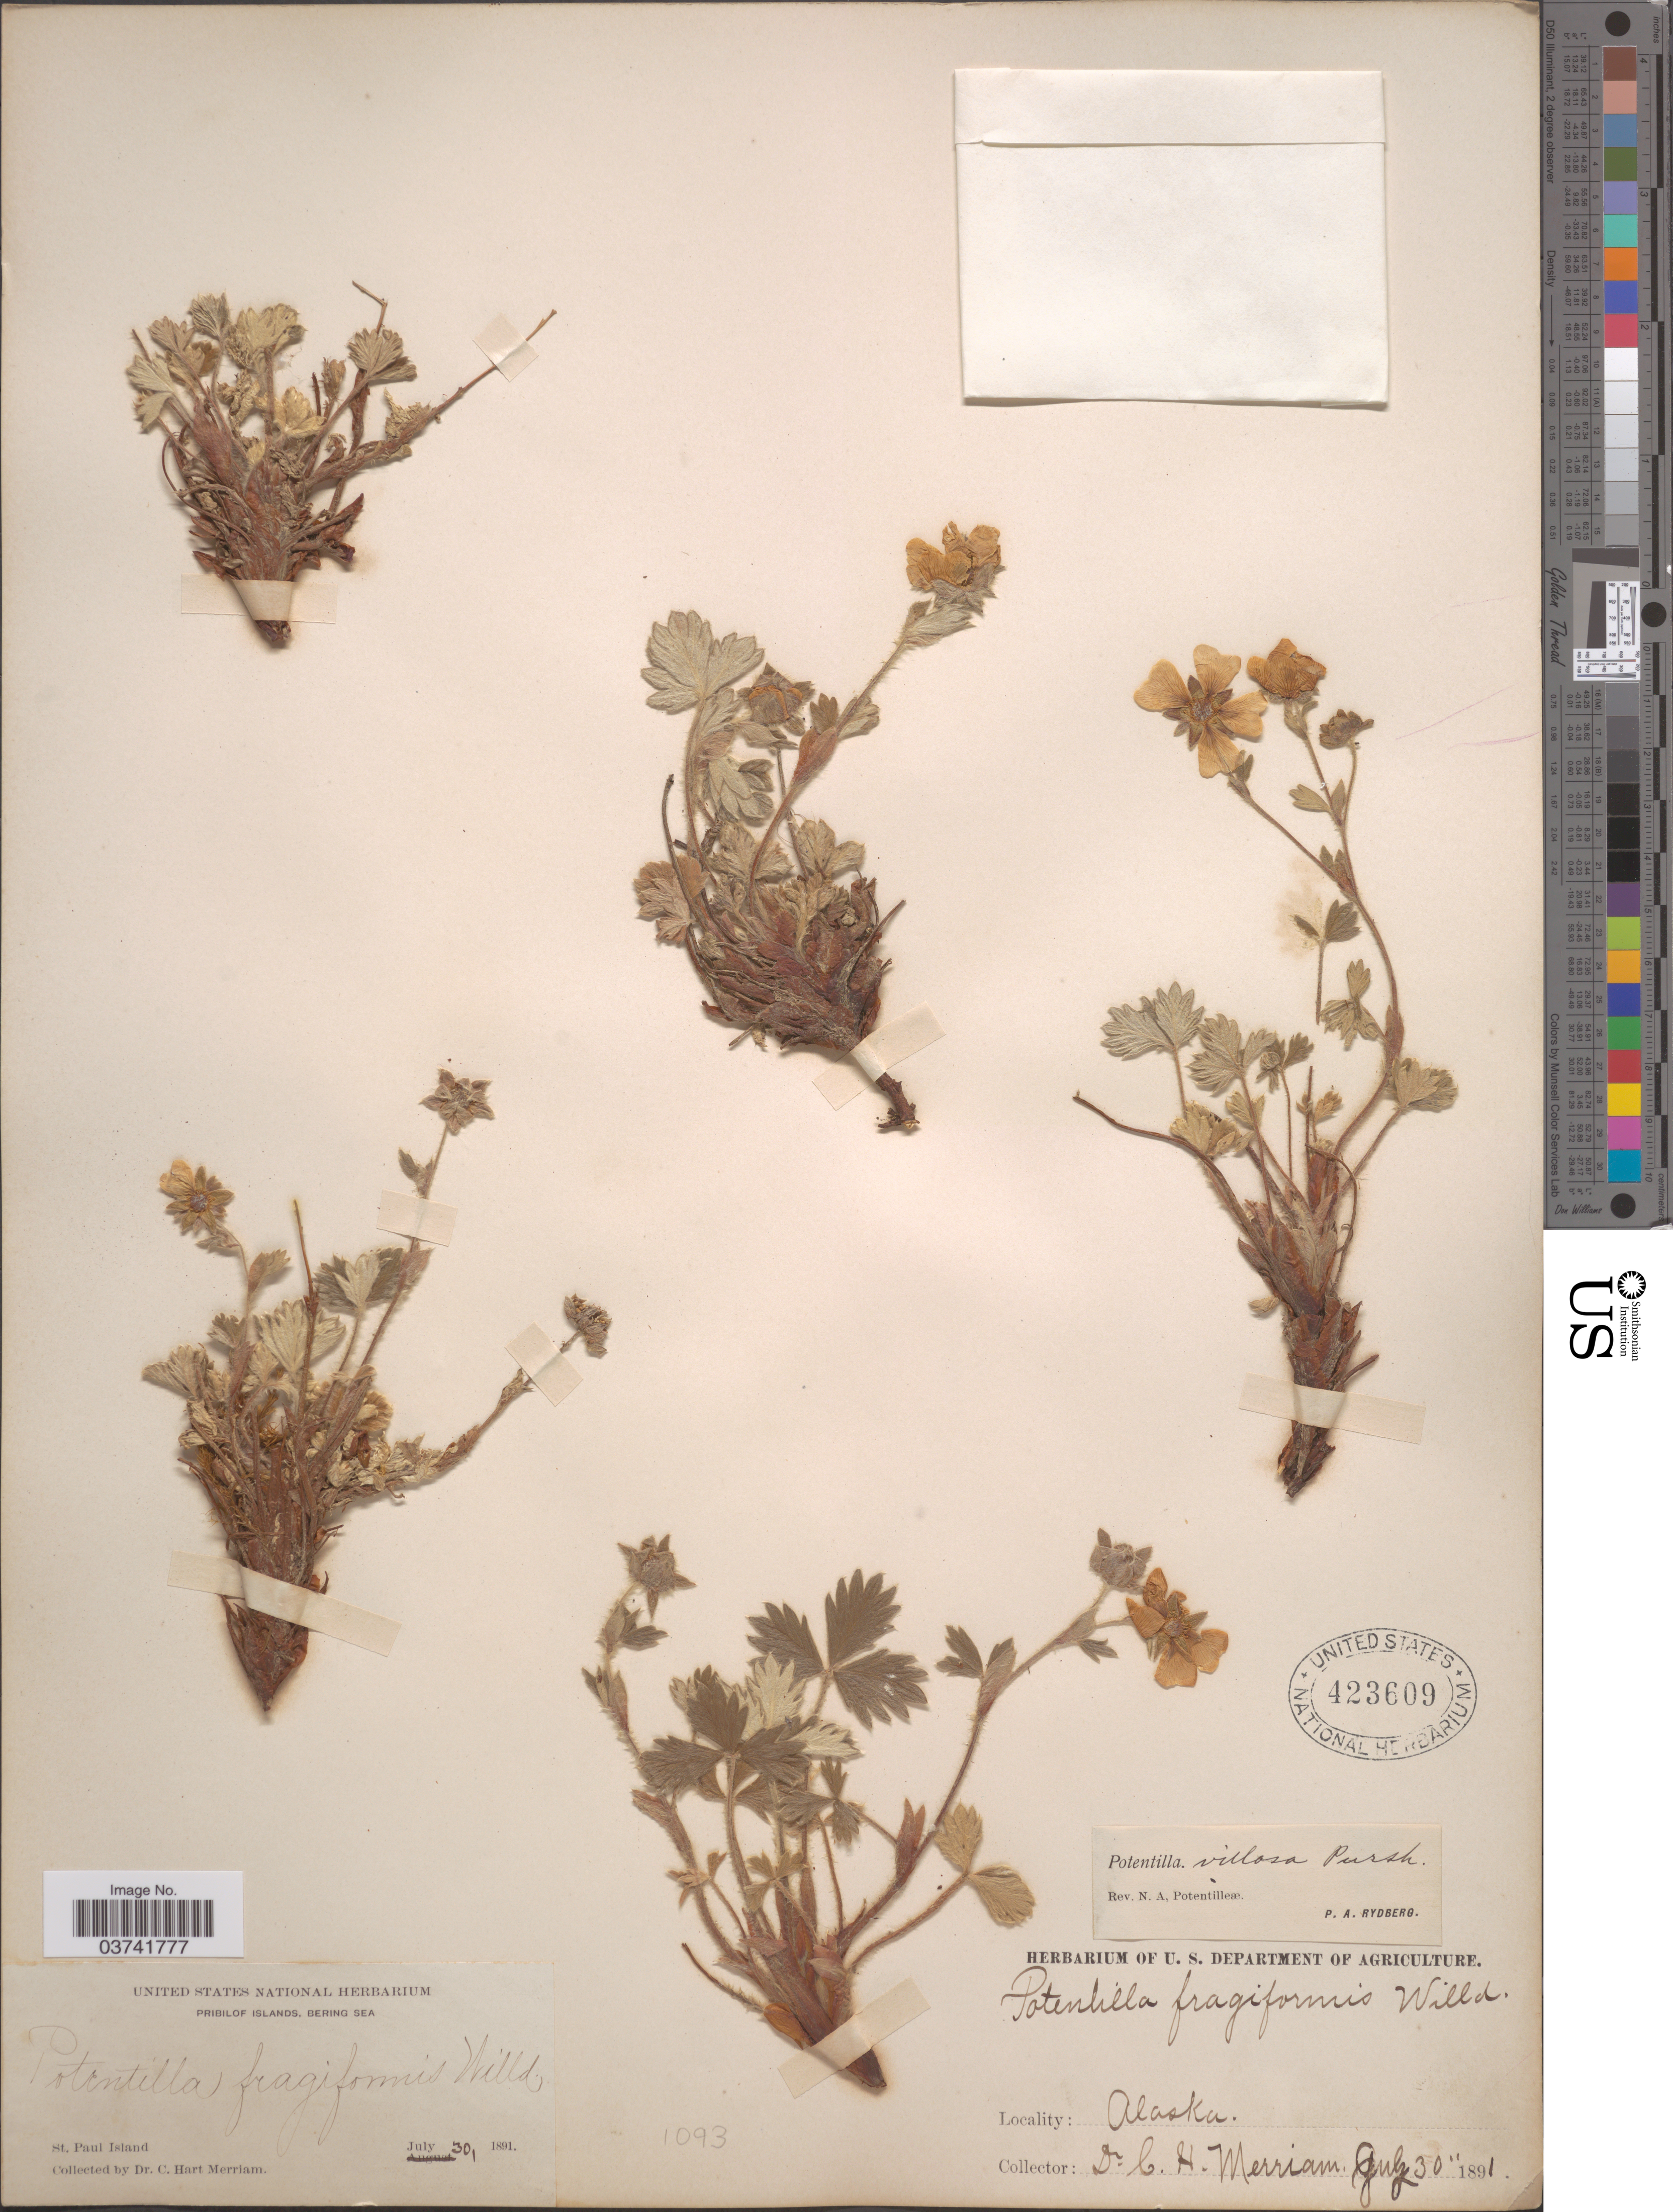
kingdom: Plantae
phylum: Tracheophyta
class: Magnoliopsida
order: Rosales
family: Rosaceae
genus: Potentilla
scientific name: Potentilla villosa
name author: Pall. ex Pursh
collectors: C. Merriam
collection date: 1891-07-30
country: United States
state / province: Alaska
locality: Pribilof Islands, Bering Sea. St. Paul Island.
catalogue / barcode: US 423609